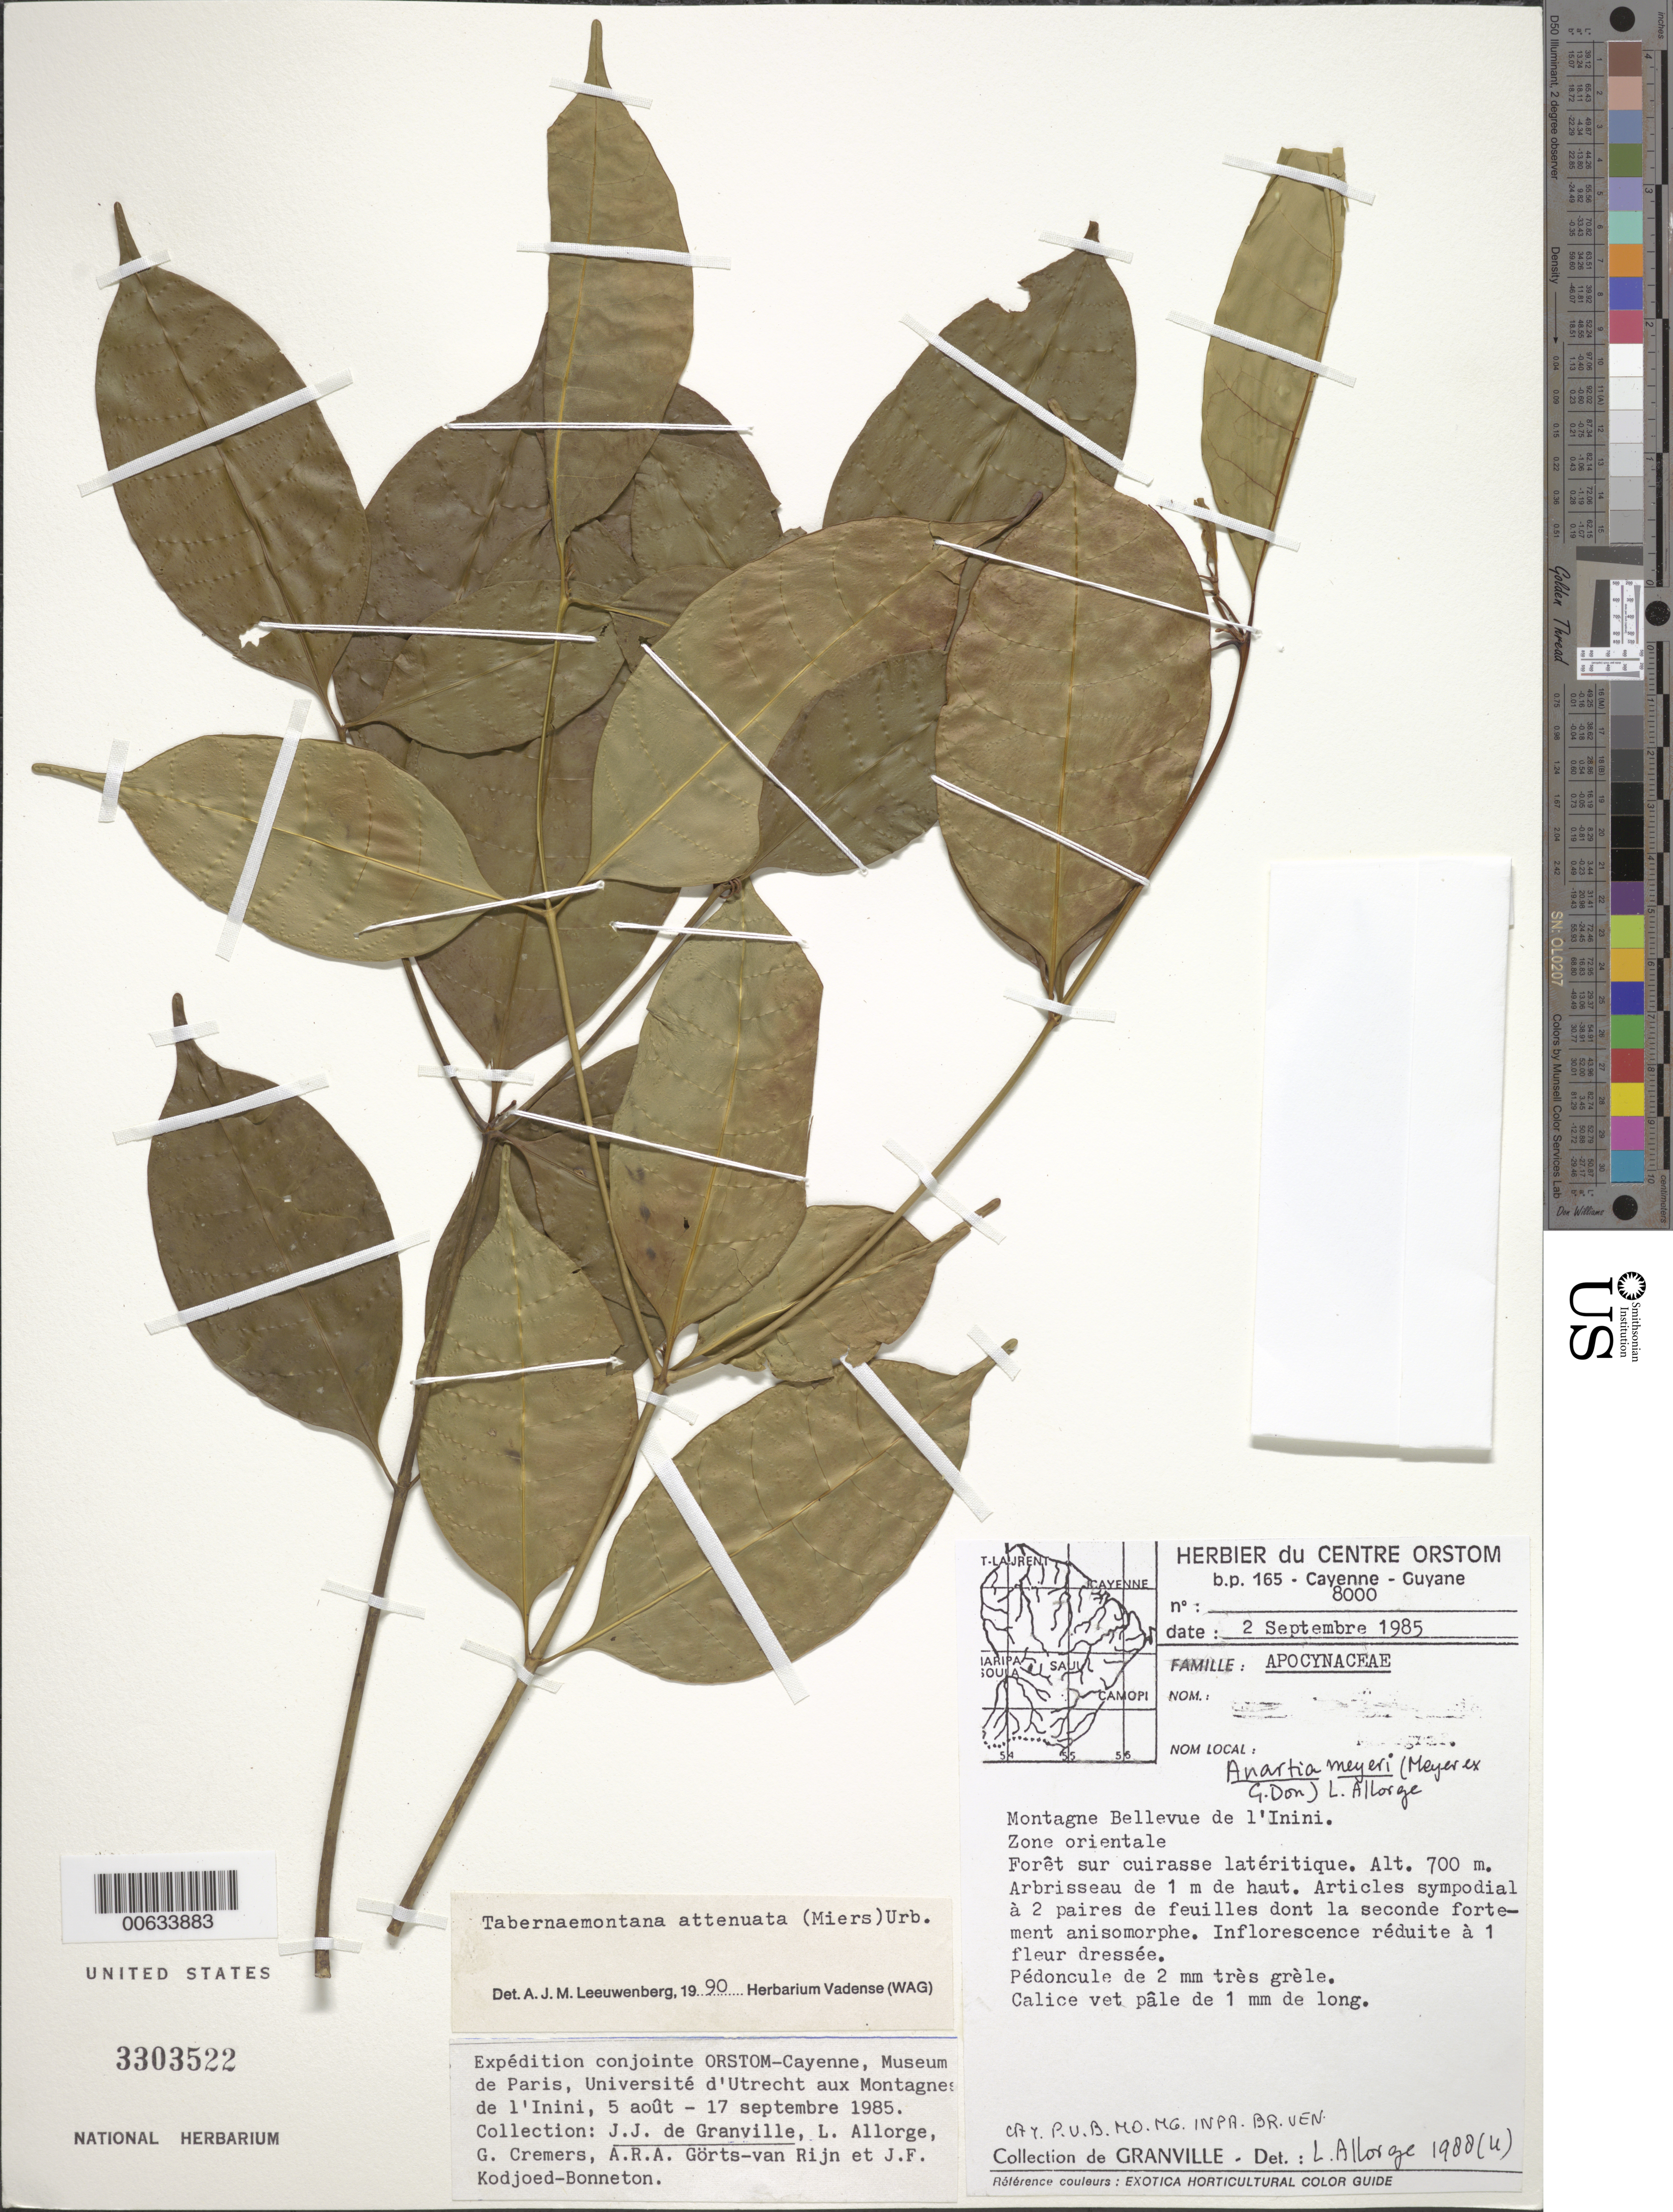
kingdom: Plantae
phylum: Tracheophyta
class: Magnoliopsida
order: Gentianales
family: Apocynaceae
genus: Tabernaemontana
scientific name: Tabernaemontana attenuata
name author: (Miers) Urb.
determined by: Leeuwenberg, A. J. M.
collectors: J.-J. de Granville, L. Allorge, G. Cremers, A. .R. A. Görts-van Rijn & J. Kodjoed-Bonneton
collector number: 8000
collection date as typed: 2-Sep-85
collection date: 1985-09-02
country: French Guiana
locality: Montagnes Bellevue de l'Inini, zone orientale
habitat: Foret sur cuirasse lateritique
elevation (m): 700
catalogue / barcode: US 3303522